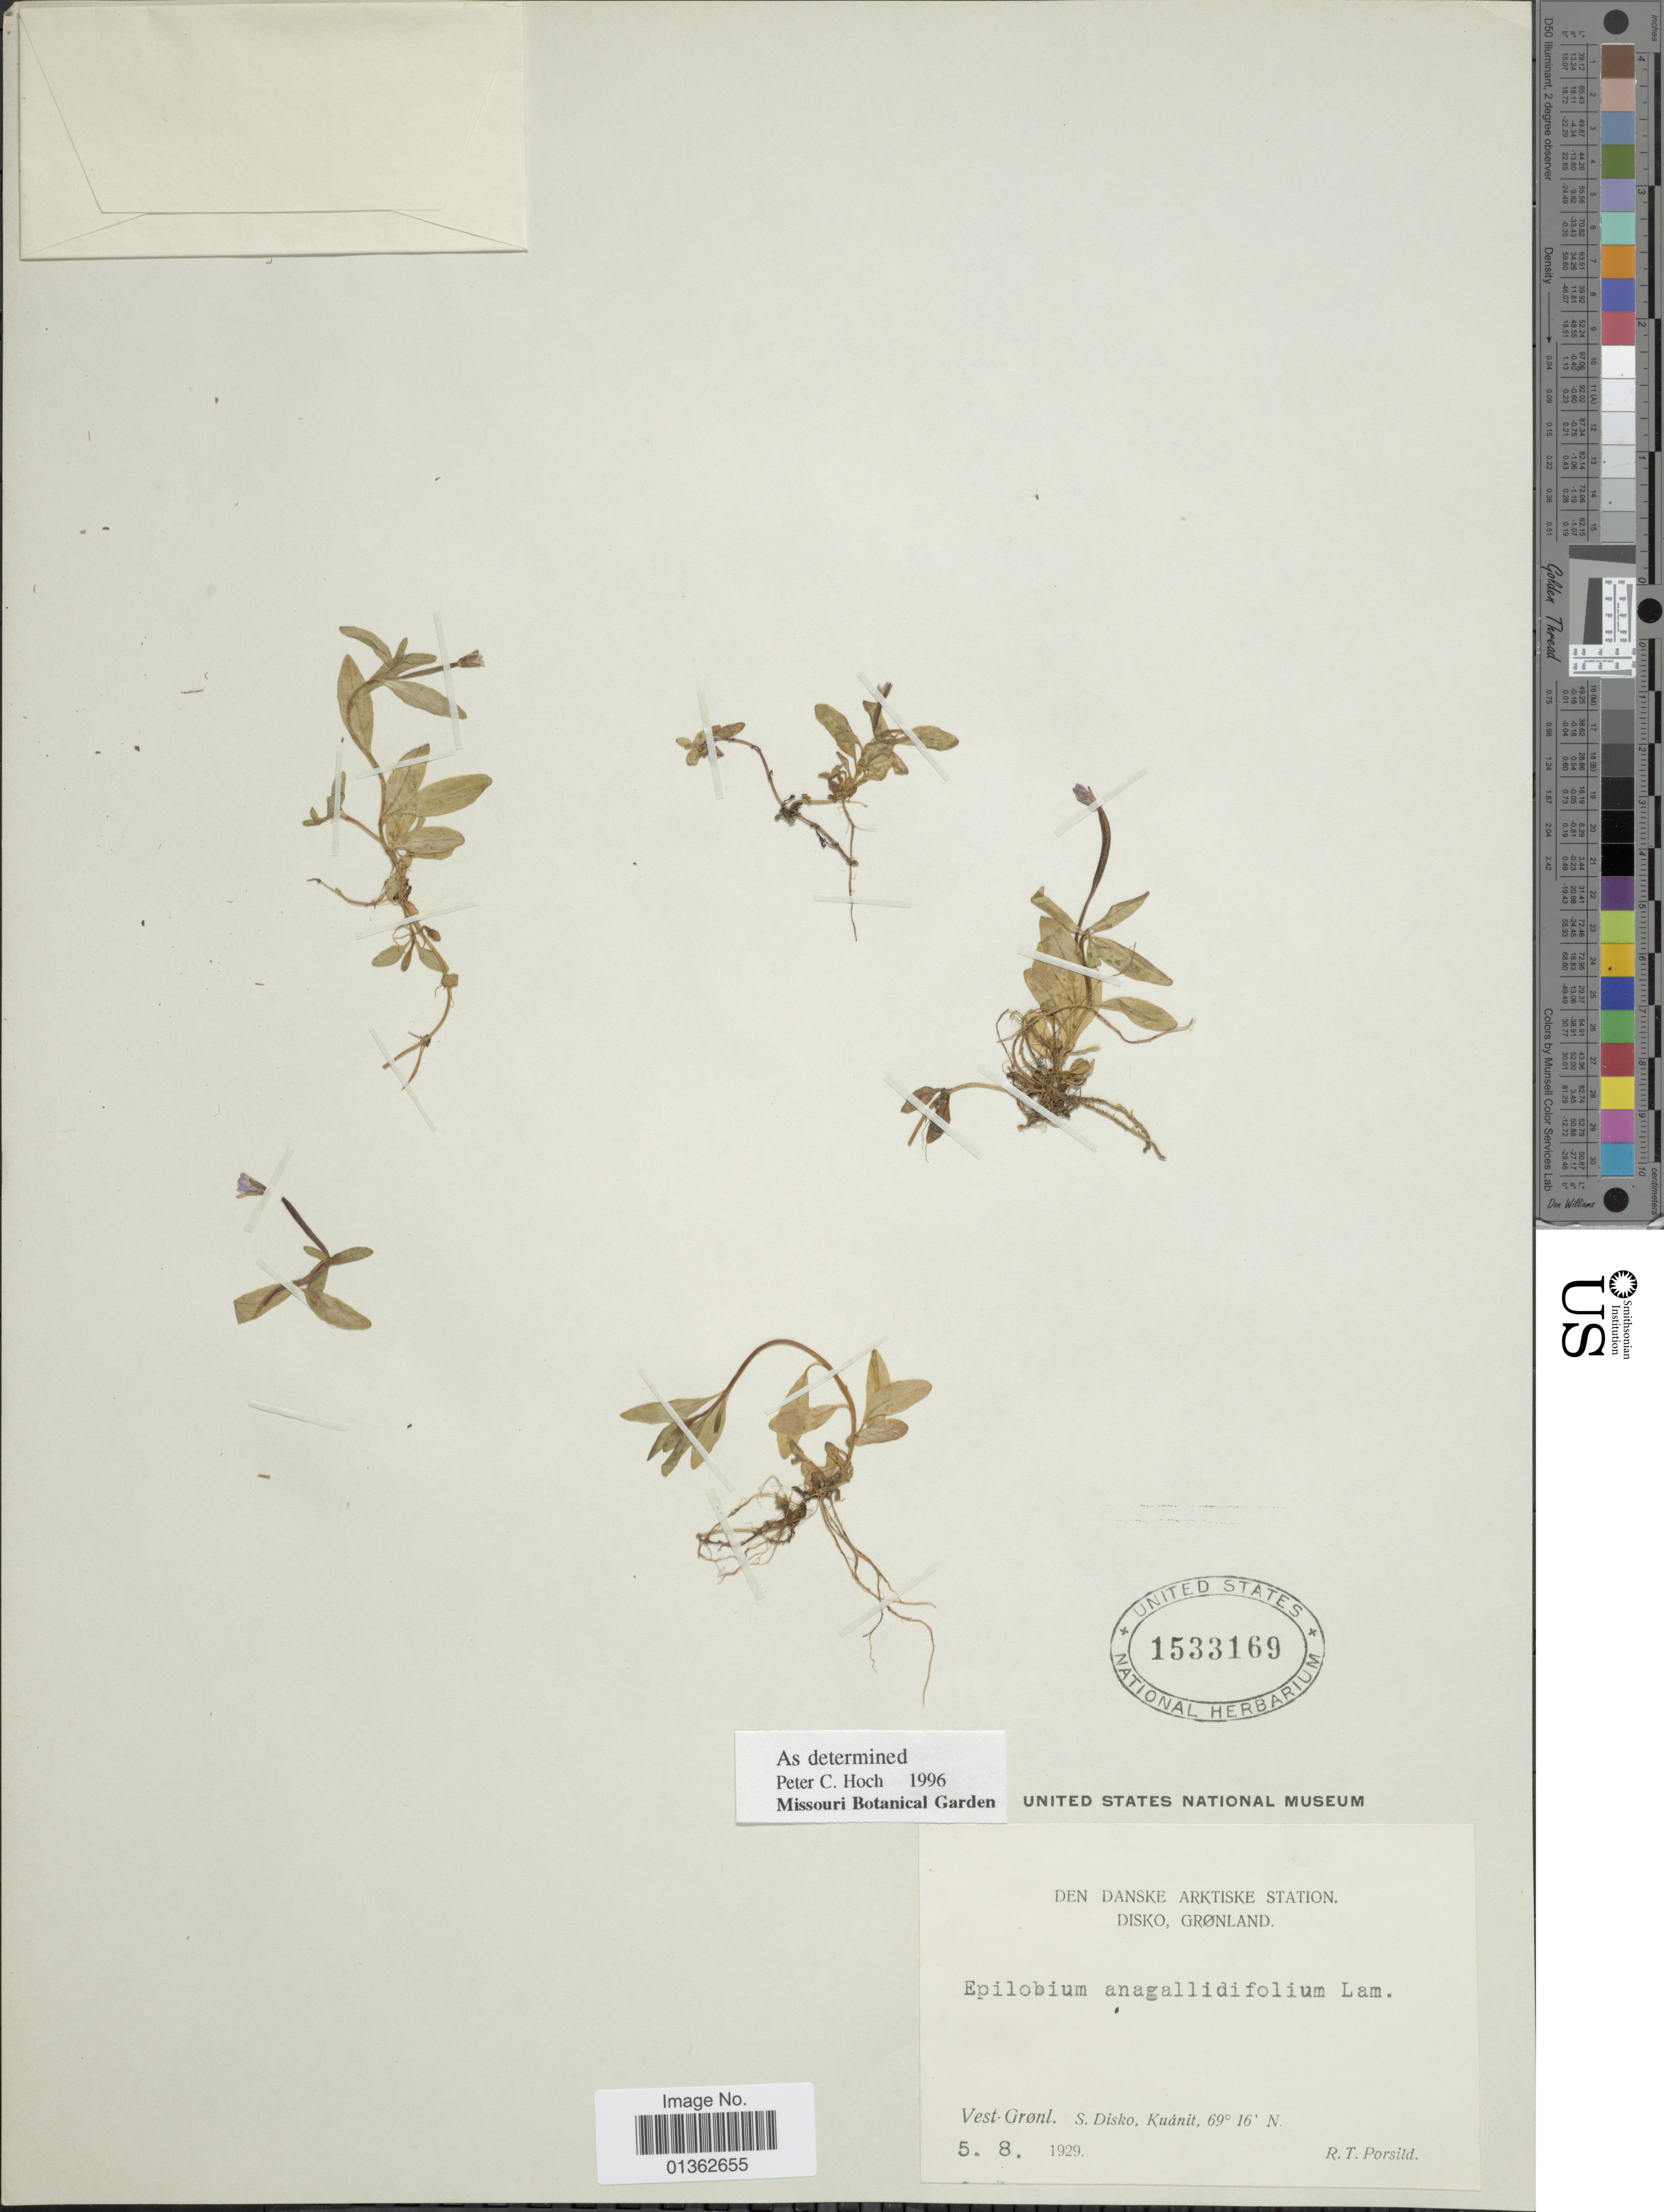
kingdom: Plantae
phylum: Tracheophyta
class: Magnoliopsida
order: Myrtales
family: Onagraceae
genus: Epilobium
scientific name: Epilobium anagallidifolium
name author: Lam.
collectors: R. T. Porsild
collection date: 1929-08-05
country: Greenland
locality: Den Danske Arktiske Station. Vest-Grønl. S. Disko, Kuánit.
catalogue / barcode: US 1533169